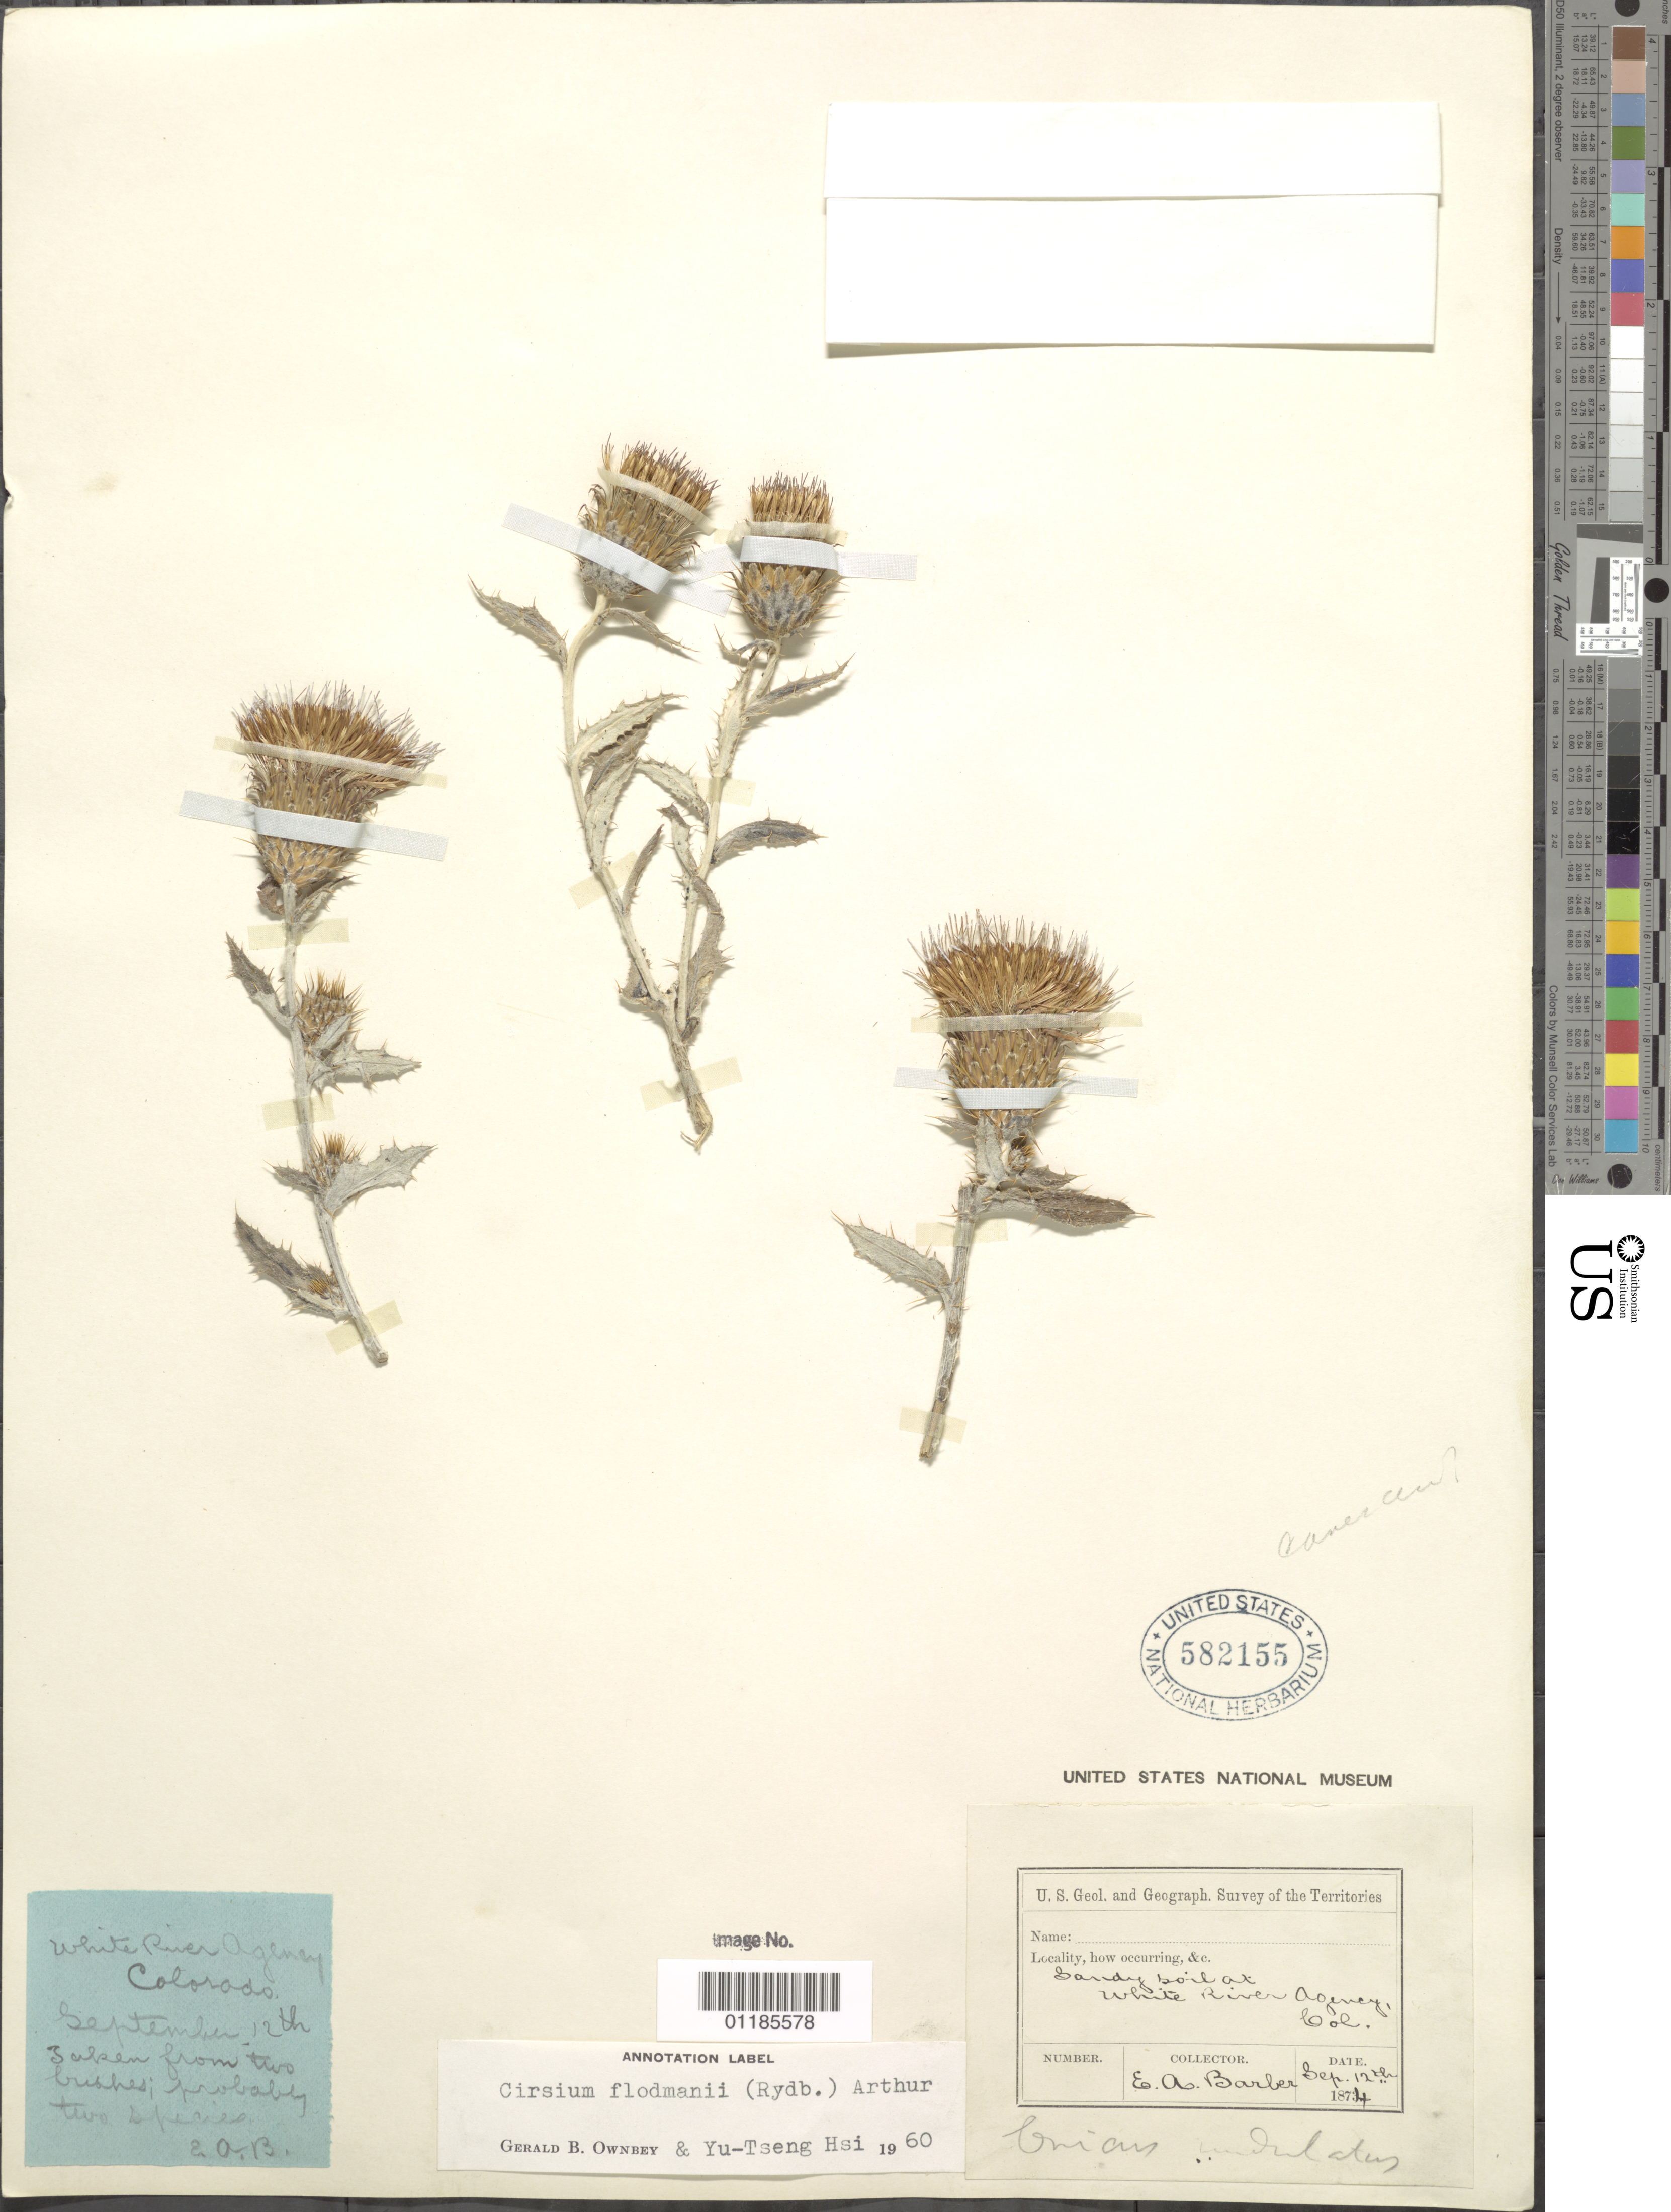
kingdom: Plantae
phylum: Tracheophyta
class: Magnoliopsida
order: Asterales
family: Asteraceae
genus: Cirsium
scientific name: Cirsium flodmanii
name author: (Rydb.) Arthur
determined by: Ownbey, G. B.; Hsi, Y.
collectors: E. Barber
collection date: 1874-09-12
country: United States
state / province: Colorado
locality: sandy soil at White River Agency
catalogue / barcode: US 582155